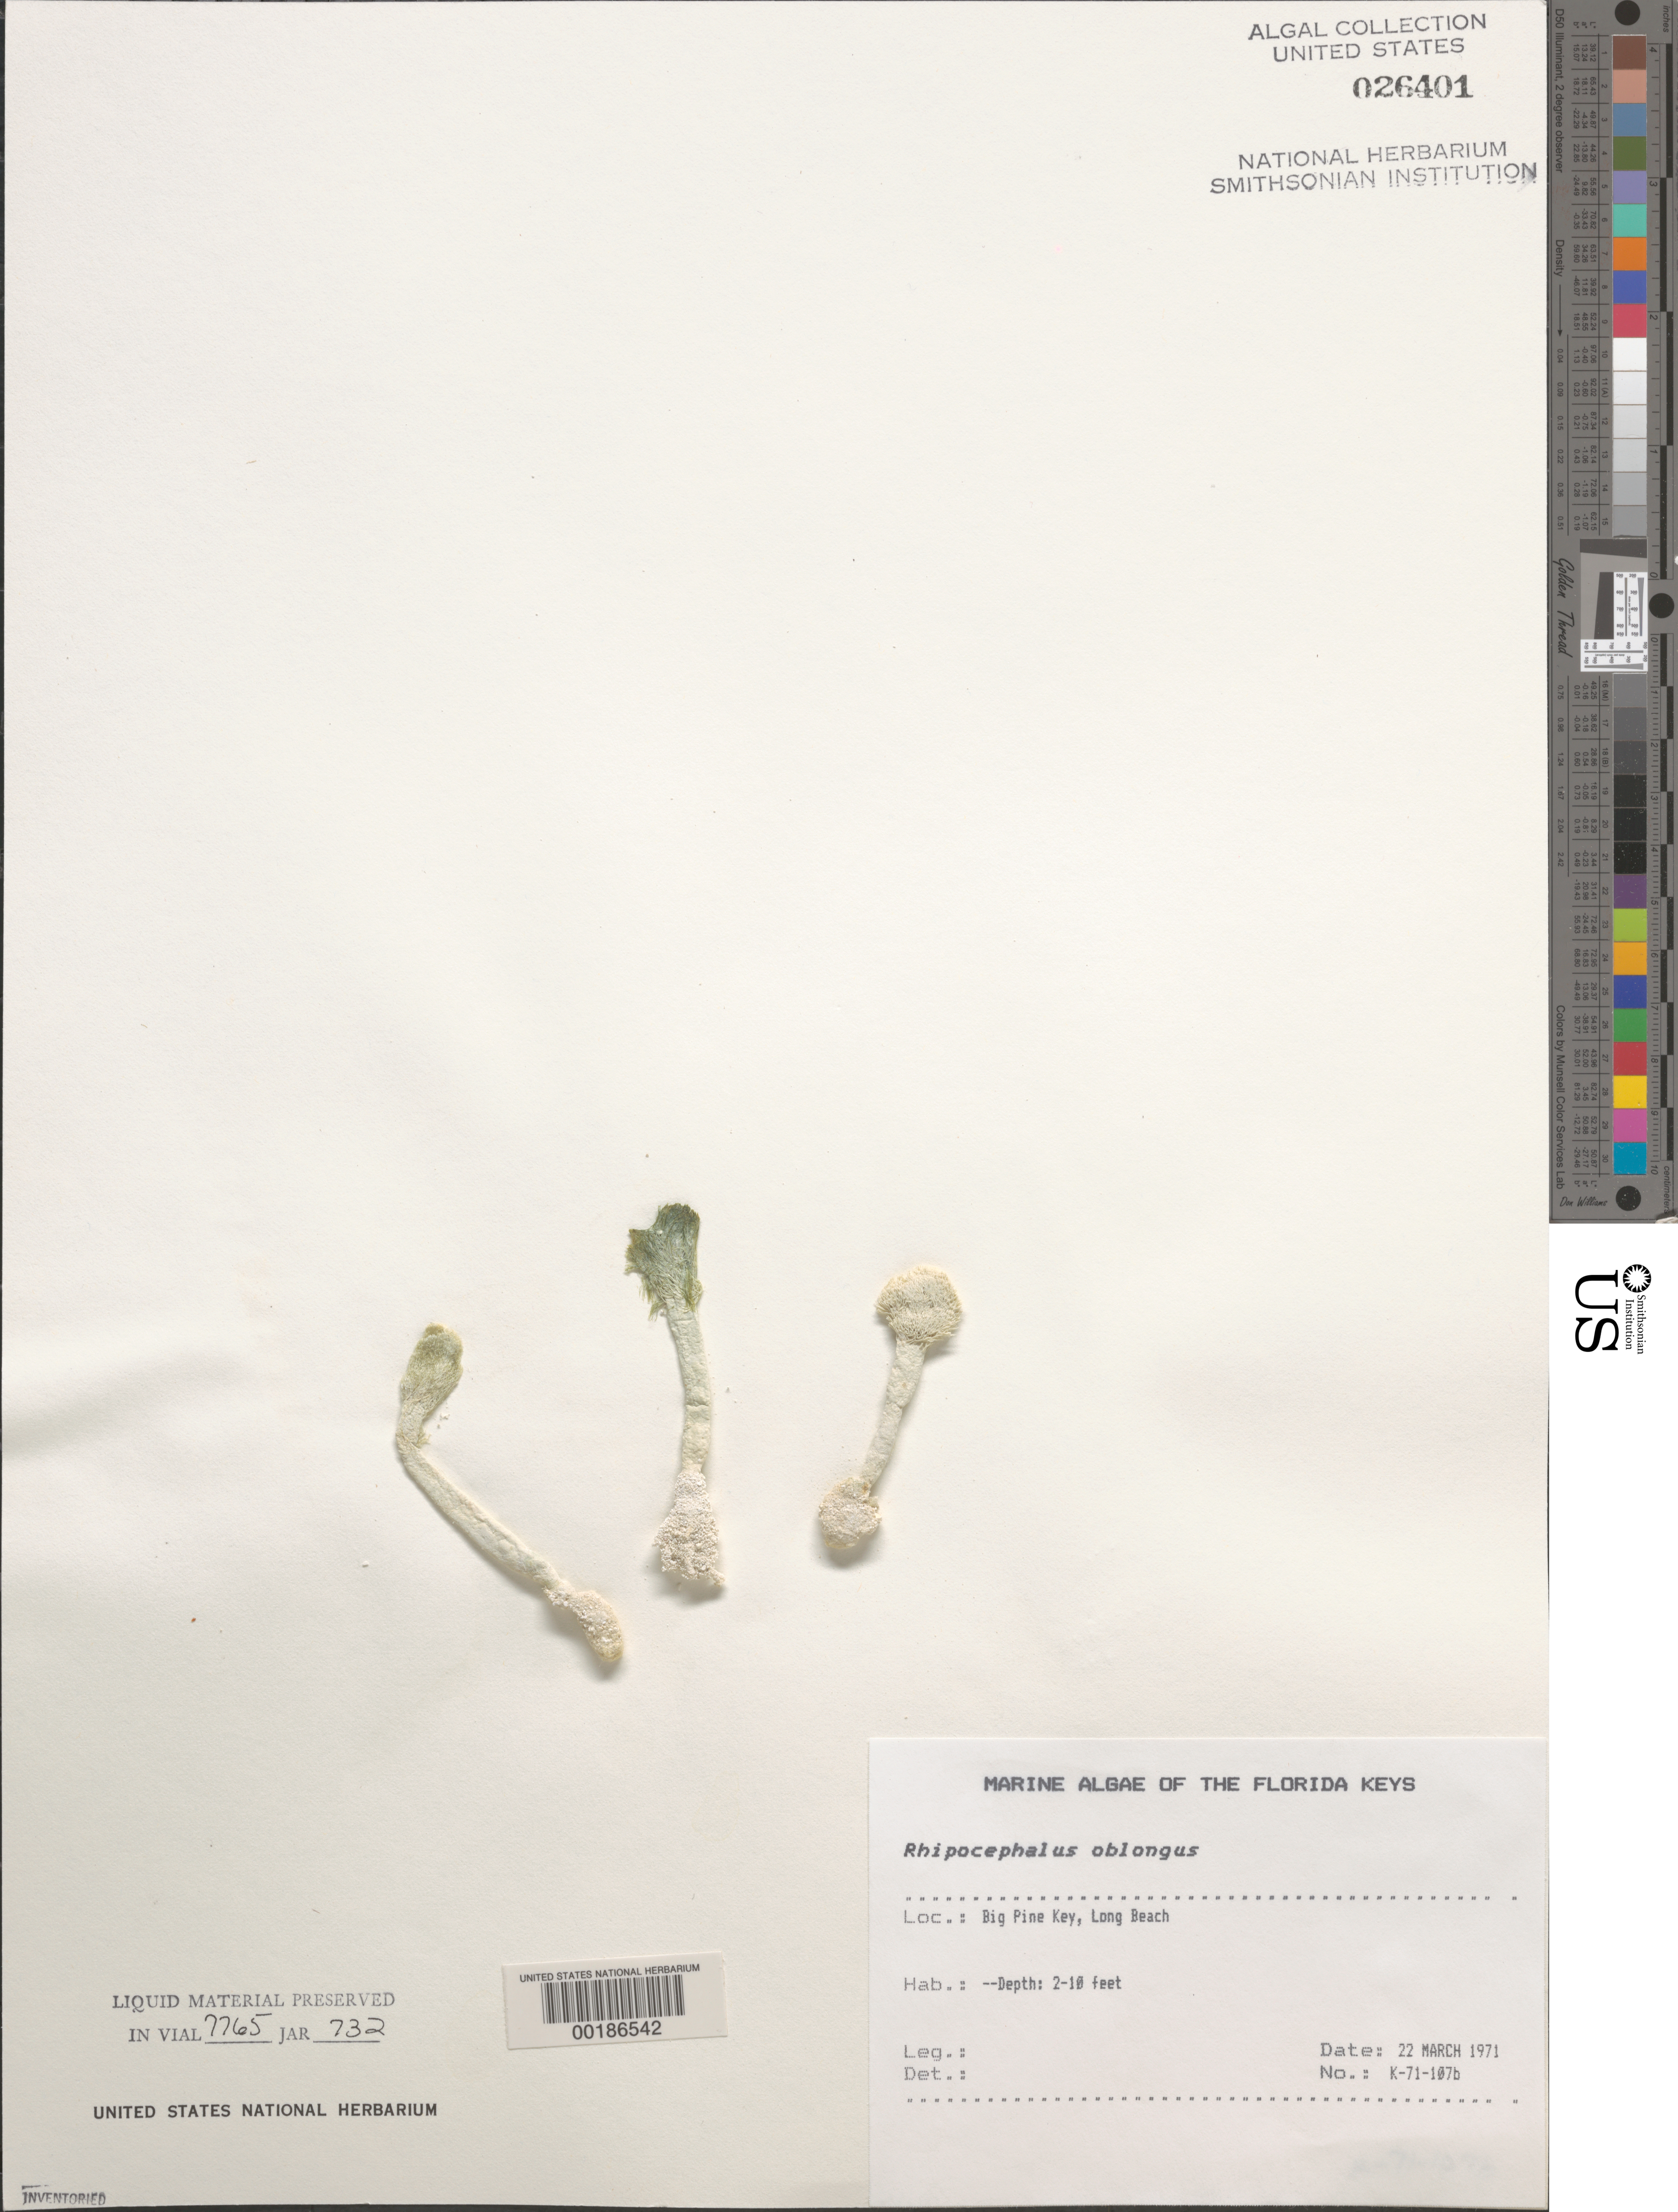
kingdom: Plantae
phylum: Chlorophyta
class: Ulvophyceae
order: Bryopsidales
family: Udoteaceae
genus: Rhipocephalus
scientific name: Rhipocephalus oblongus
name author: (Decne.) Kütz.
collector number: K-71-107b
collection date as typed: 22 Mar 1971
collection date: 1971-03-22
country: United States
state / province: Florida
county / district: Monroe County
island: Big Pine Key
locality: Long Beach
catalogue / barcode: US 26401